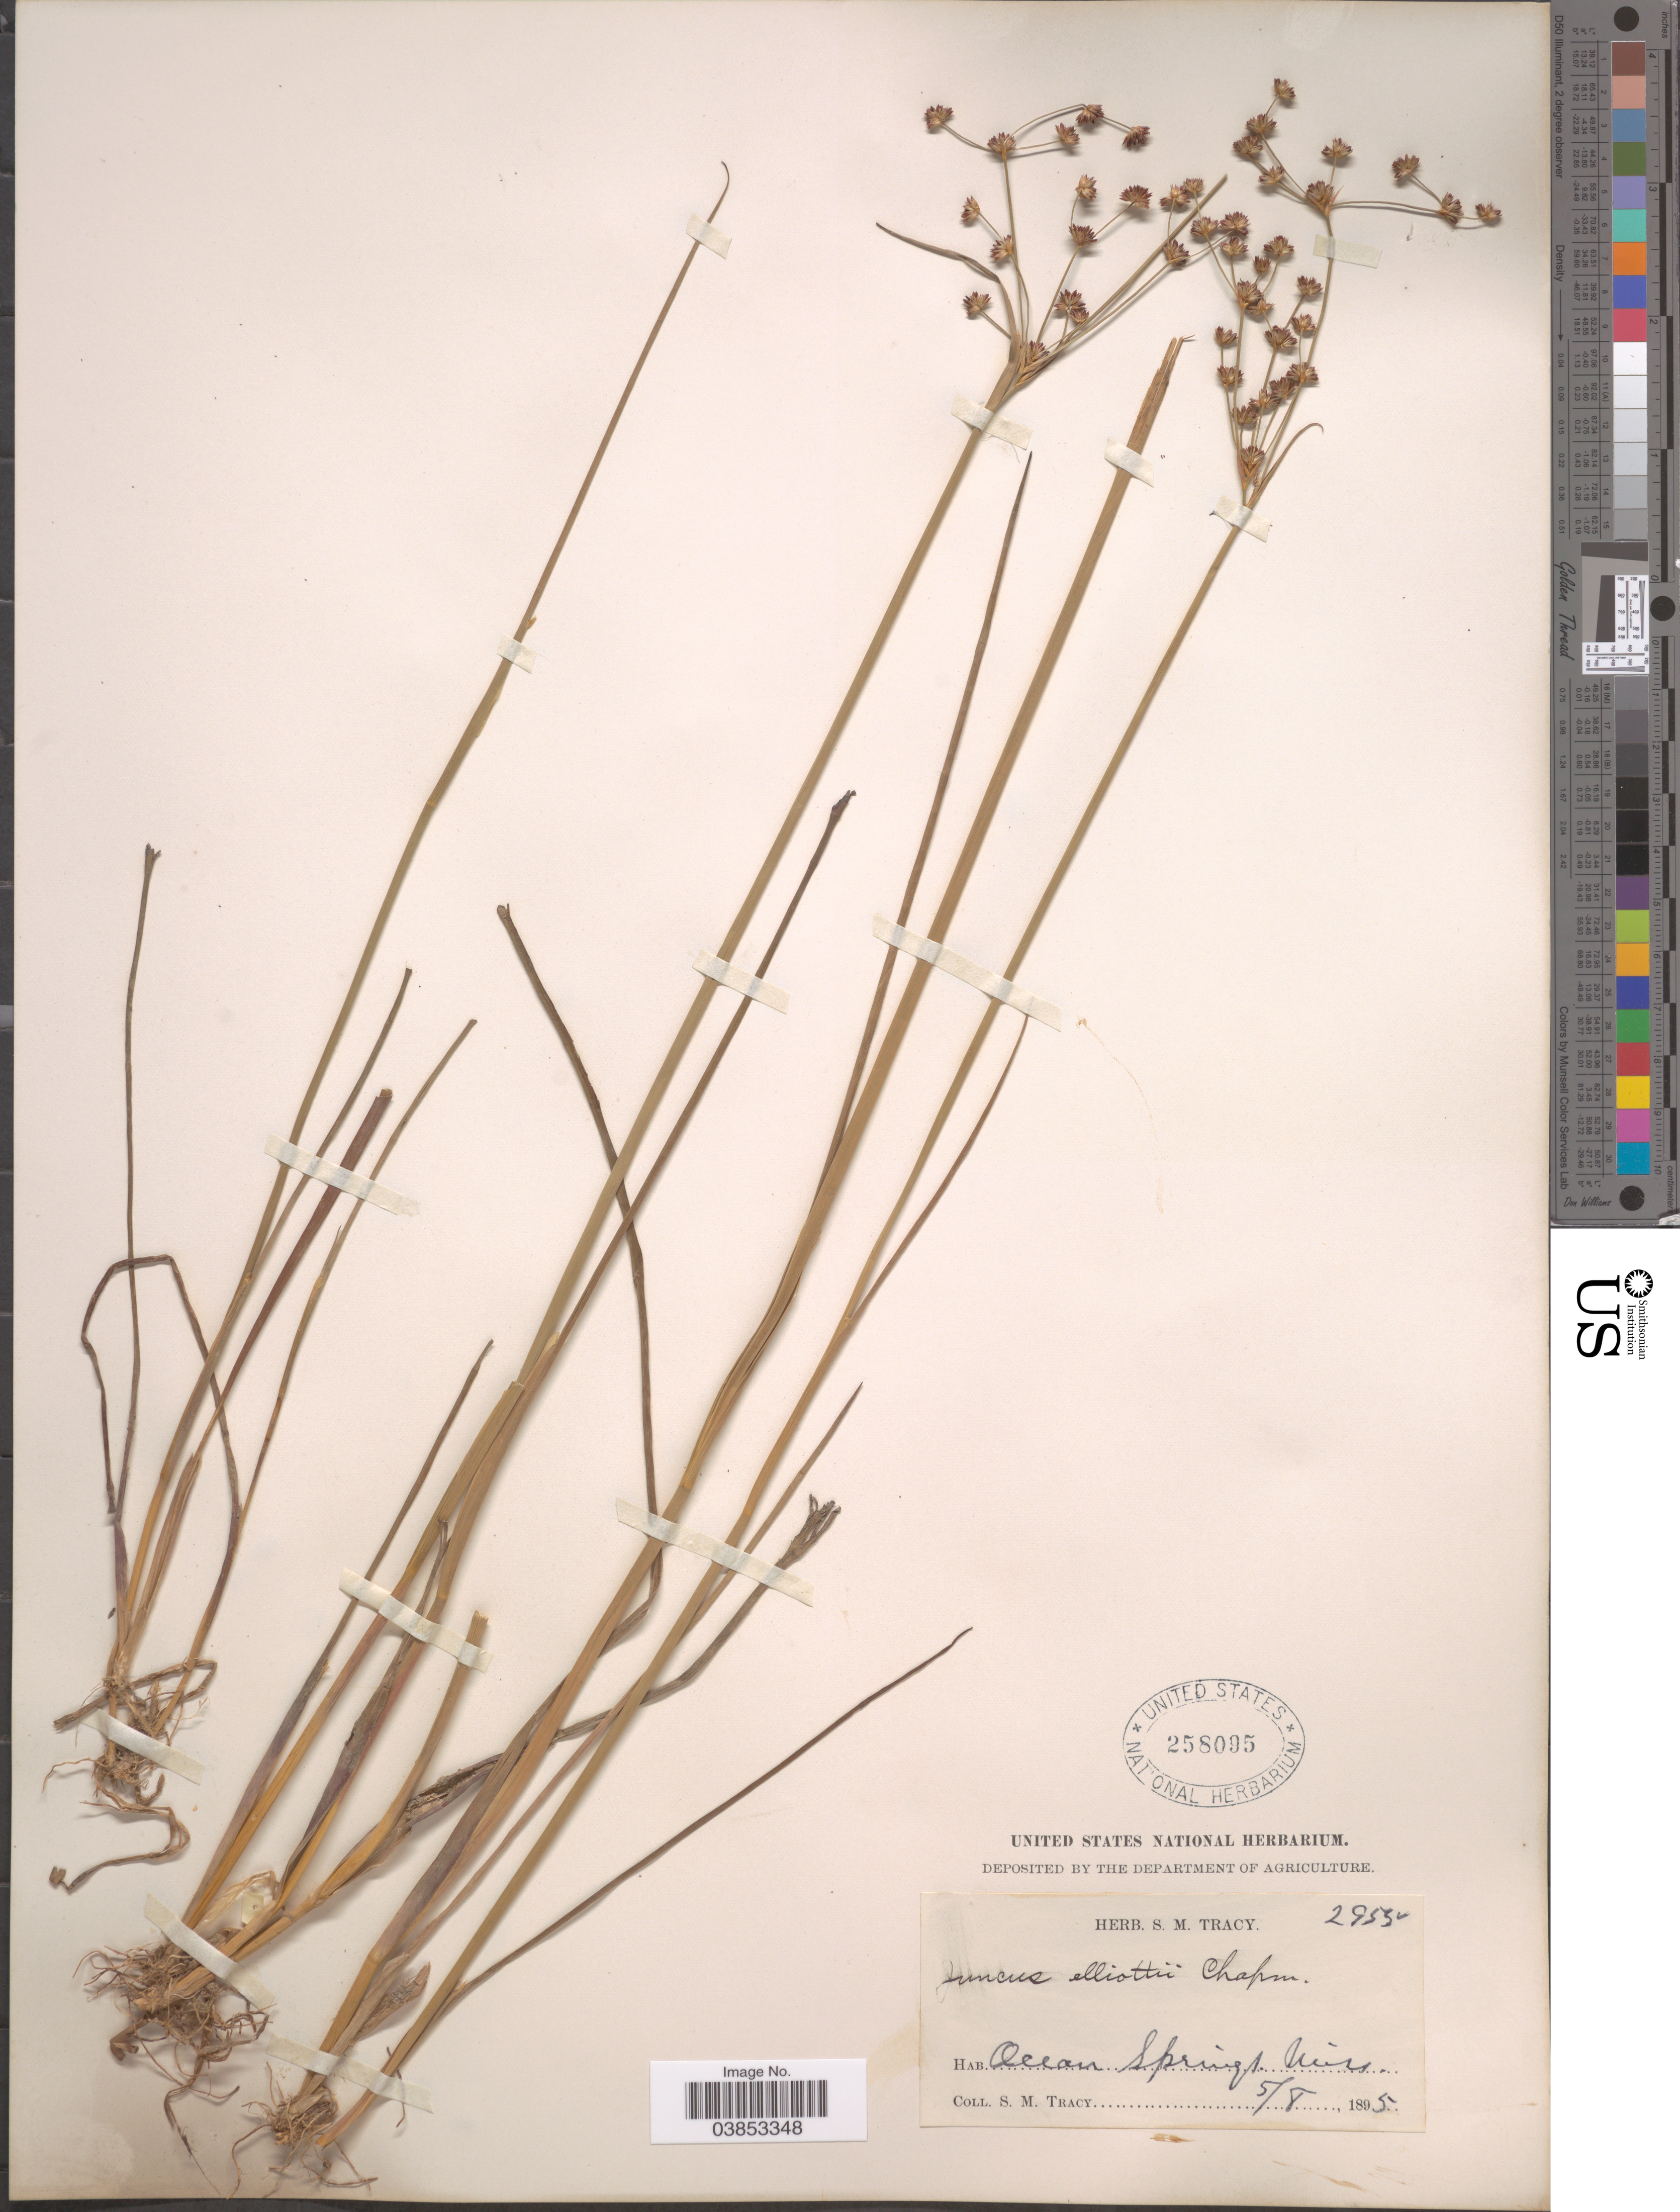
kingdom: Plantae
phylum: Tracheophyta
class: Liliopsida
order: Poales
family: Juncaceae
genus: Juncus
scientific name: Juncus elliottii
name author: Chapm.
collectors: S. M. Tracy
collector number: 2955*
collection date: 1895-05-08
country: United States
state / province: Mississippi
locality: Ocean Springs.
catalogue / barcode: US 258095